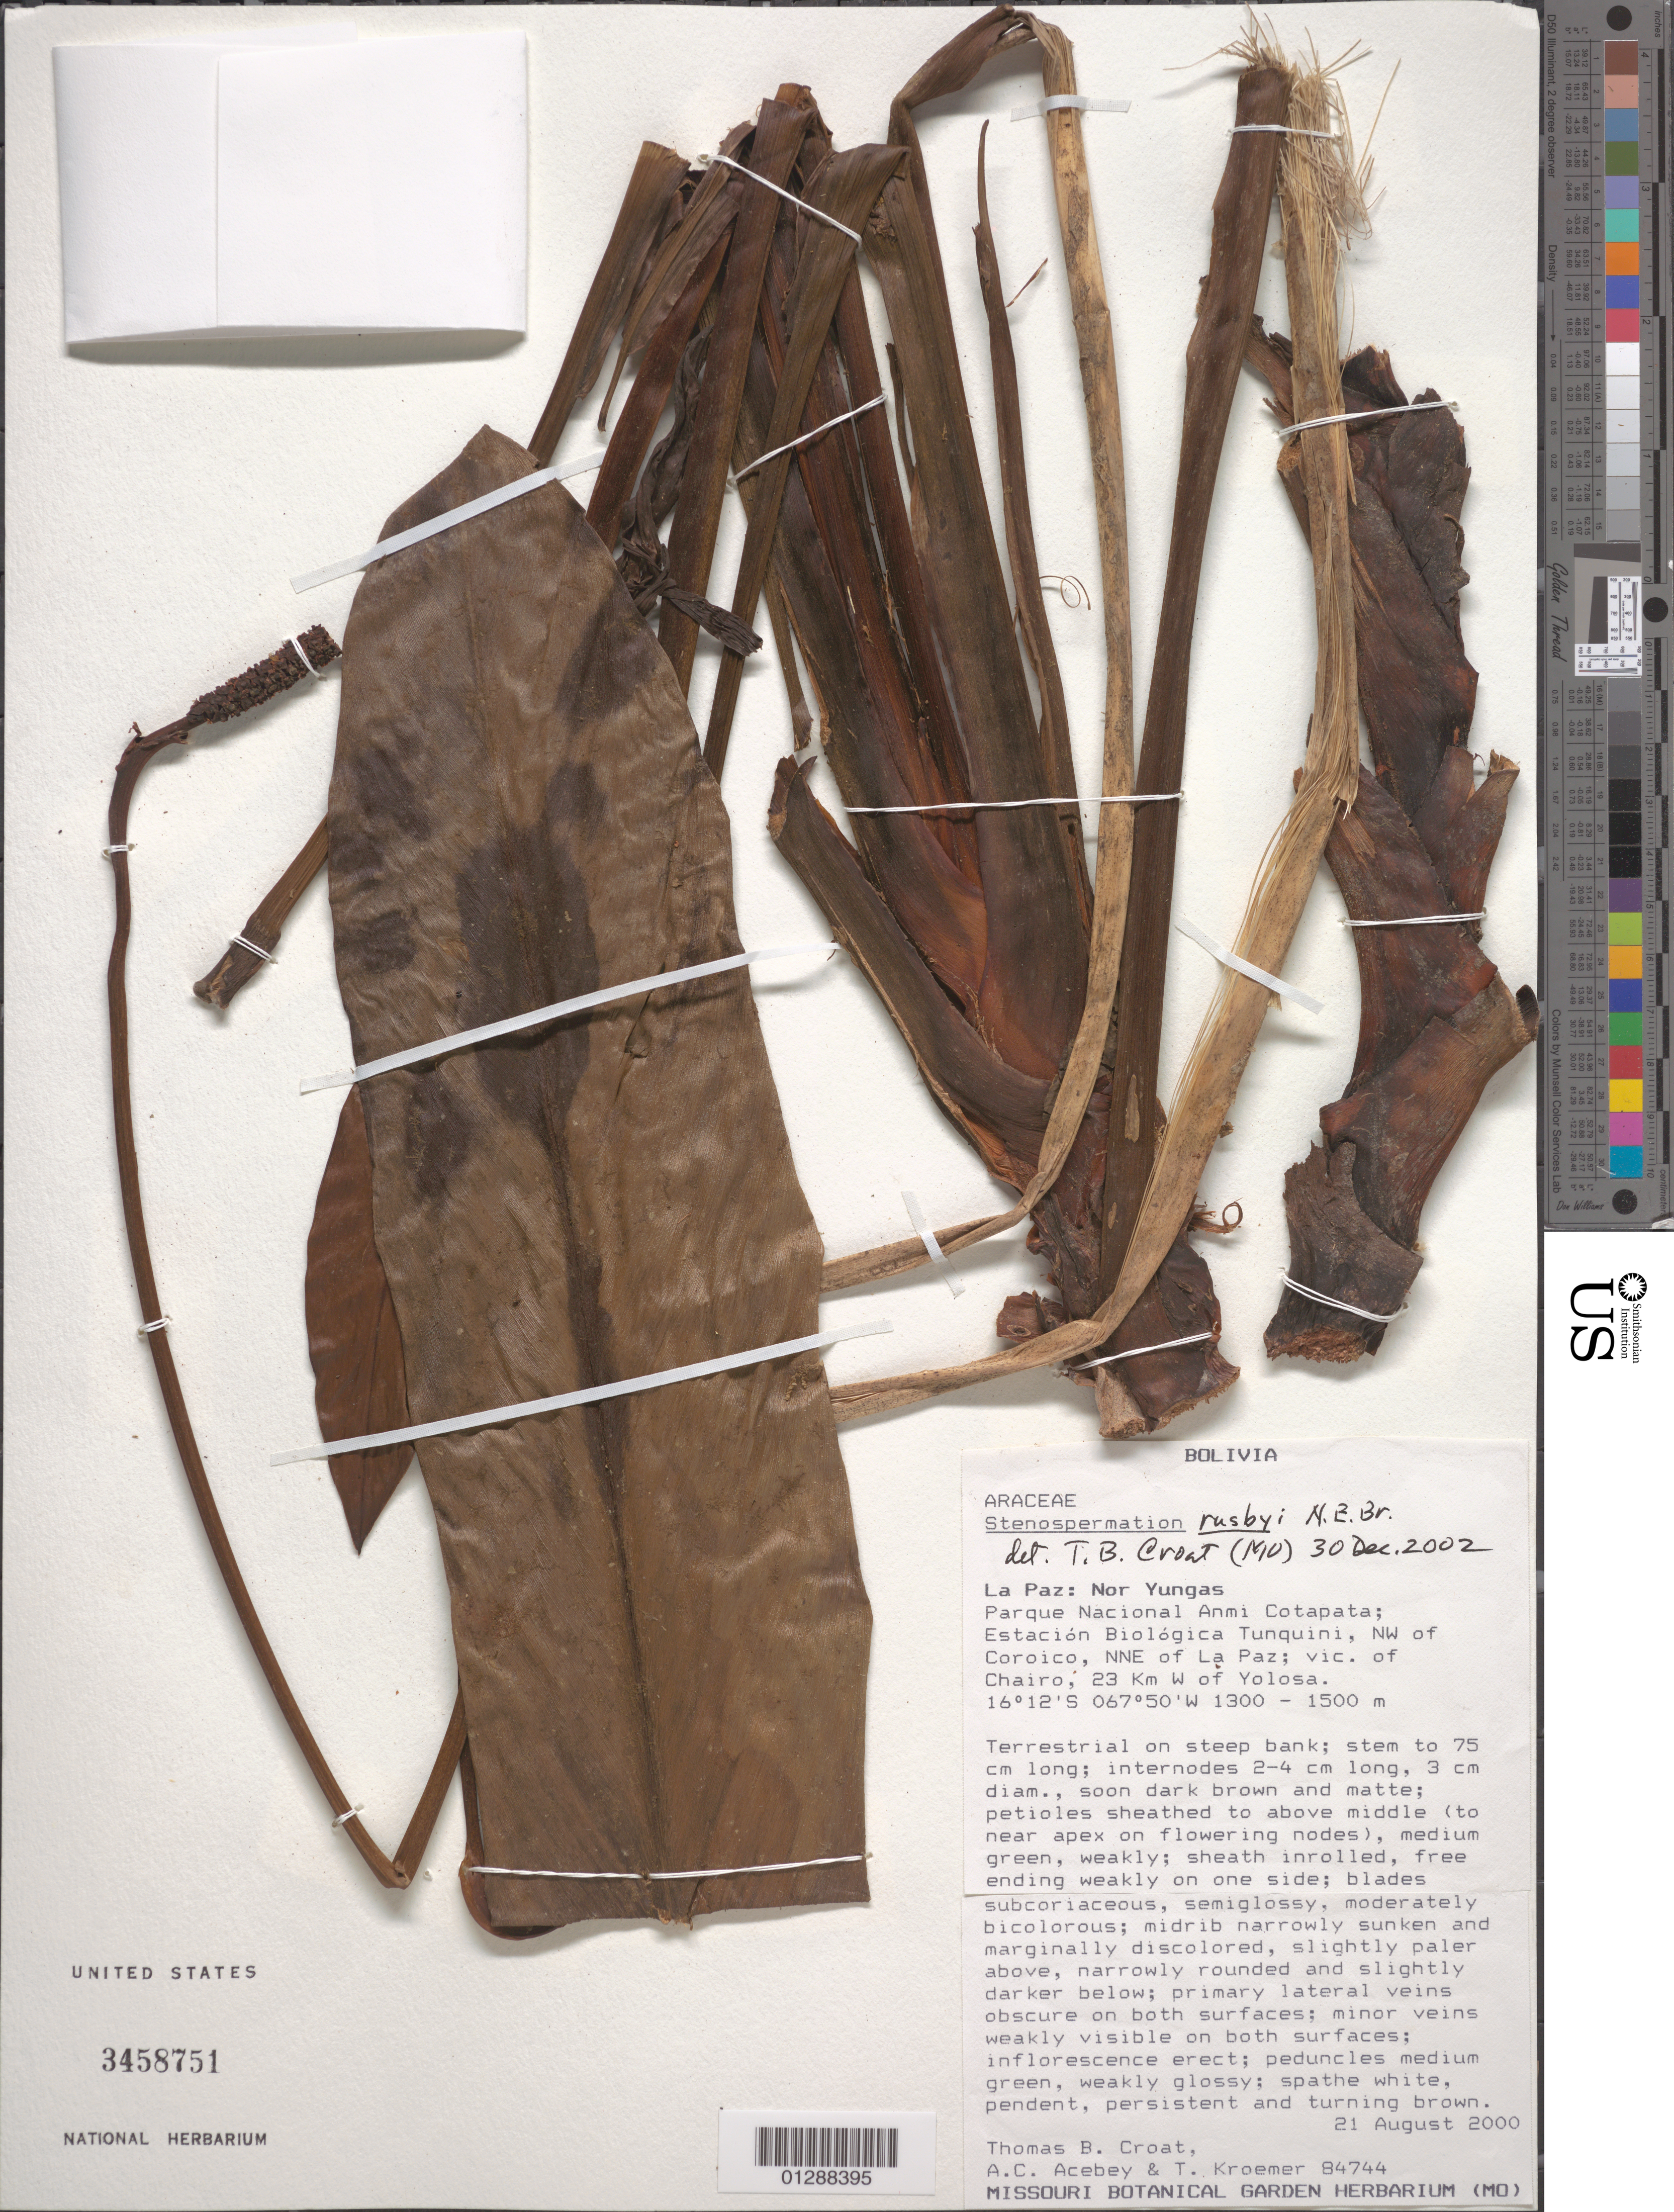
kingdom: Plantae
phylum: Tracheophyta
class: Liliopsida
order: Alismatales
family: Araceae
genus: Stenospermation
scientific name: Stenospermation rusbyi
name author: N.E. Br.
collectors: T. B. Croat, A. Acebey & T. Kroemer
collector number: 84744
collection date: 2000-08-21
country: Bolivia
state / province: La Paz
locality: Nor Yungas. Parque Nacional Anmi Cotapata; Estación Biológica Tunquini, NW of Coroico, NNE of La Paz; vic. of Chairo, 23 Km W of Yoloso.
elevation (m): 1300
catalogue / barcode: US 3458751